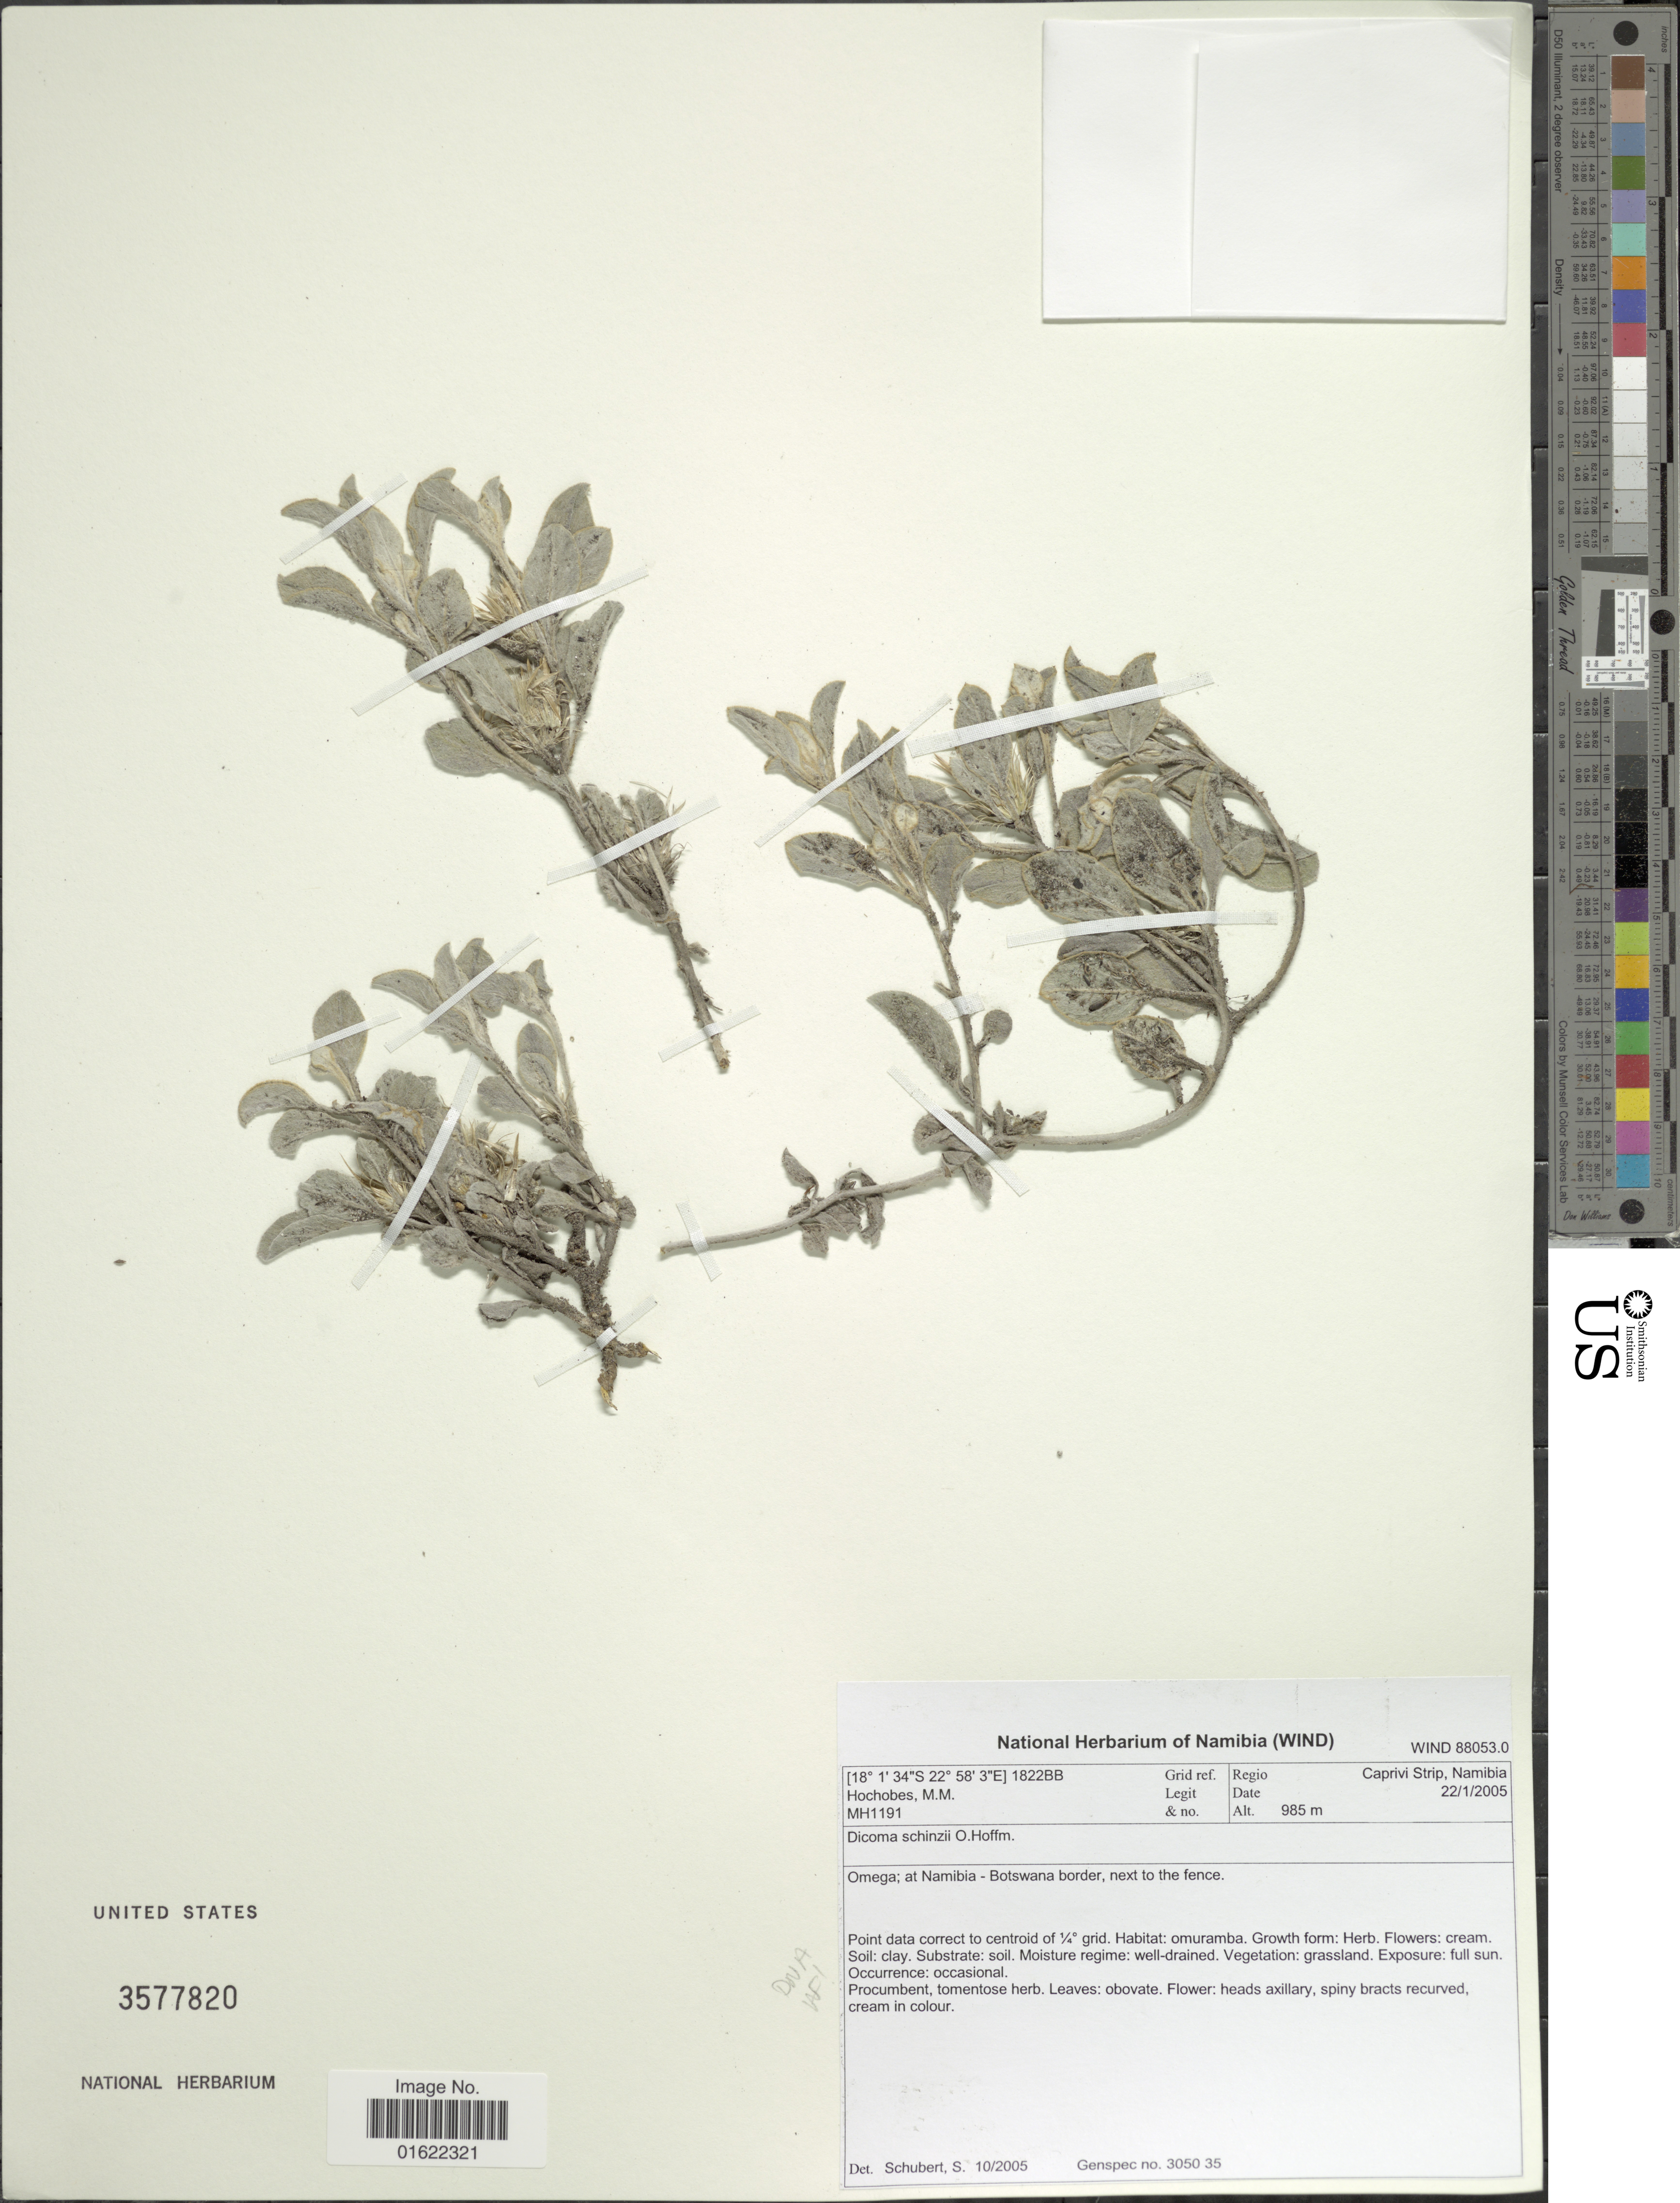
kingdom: Plantae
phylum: Tracheophyta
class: Magnoliopsida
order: Asterales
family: Asteraceae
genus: Dicoma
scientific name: Dicoma schinzii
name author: O. Hoffm.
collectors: M. Hochobes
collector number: MH1191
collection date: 2005-01-22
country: Namibia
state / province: Caprivi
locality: Omega; at Namibia - Botswana border, next to the fence. Grid ref. 1822BB Regio: Caprivi Strip, Namibia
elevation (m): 985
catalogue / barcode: US 3577820